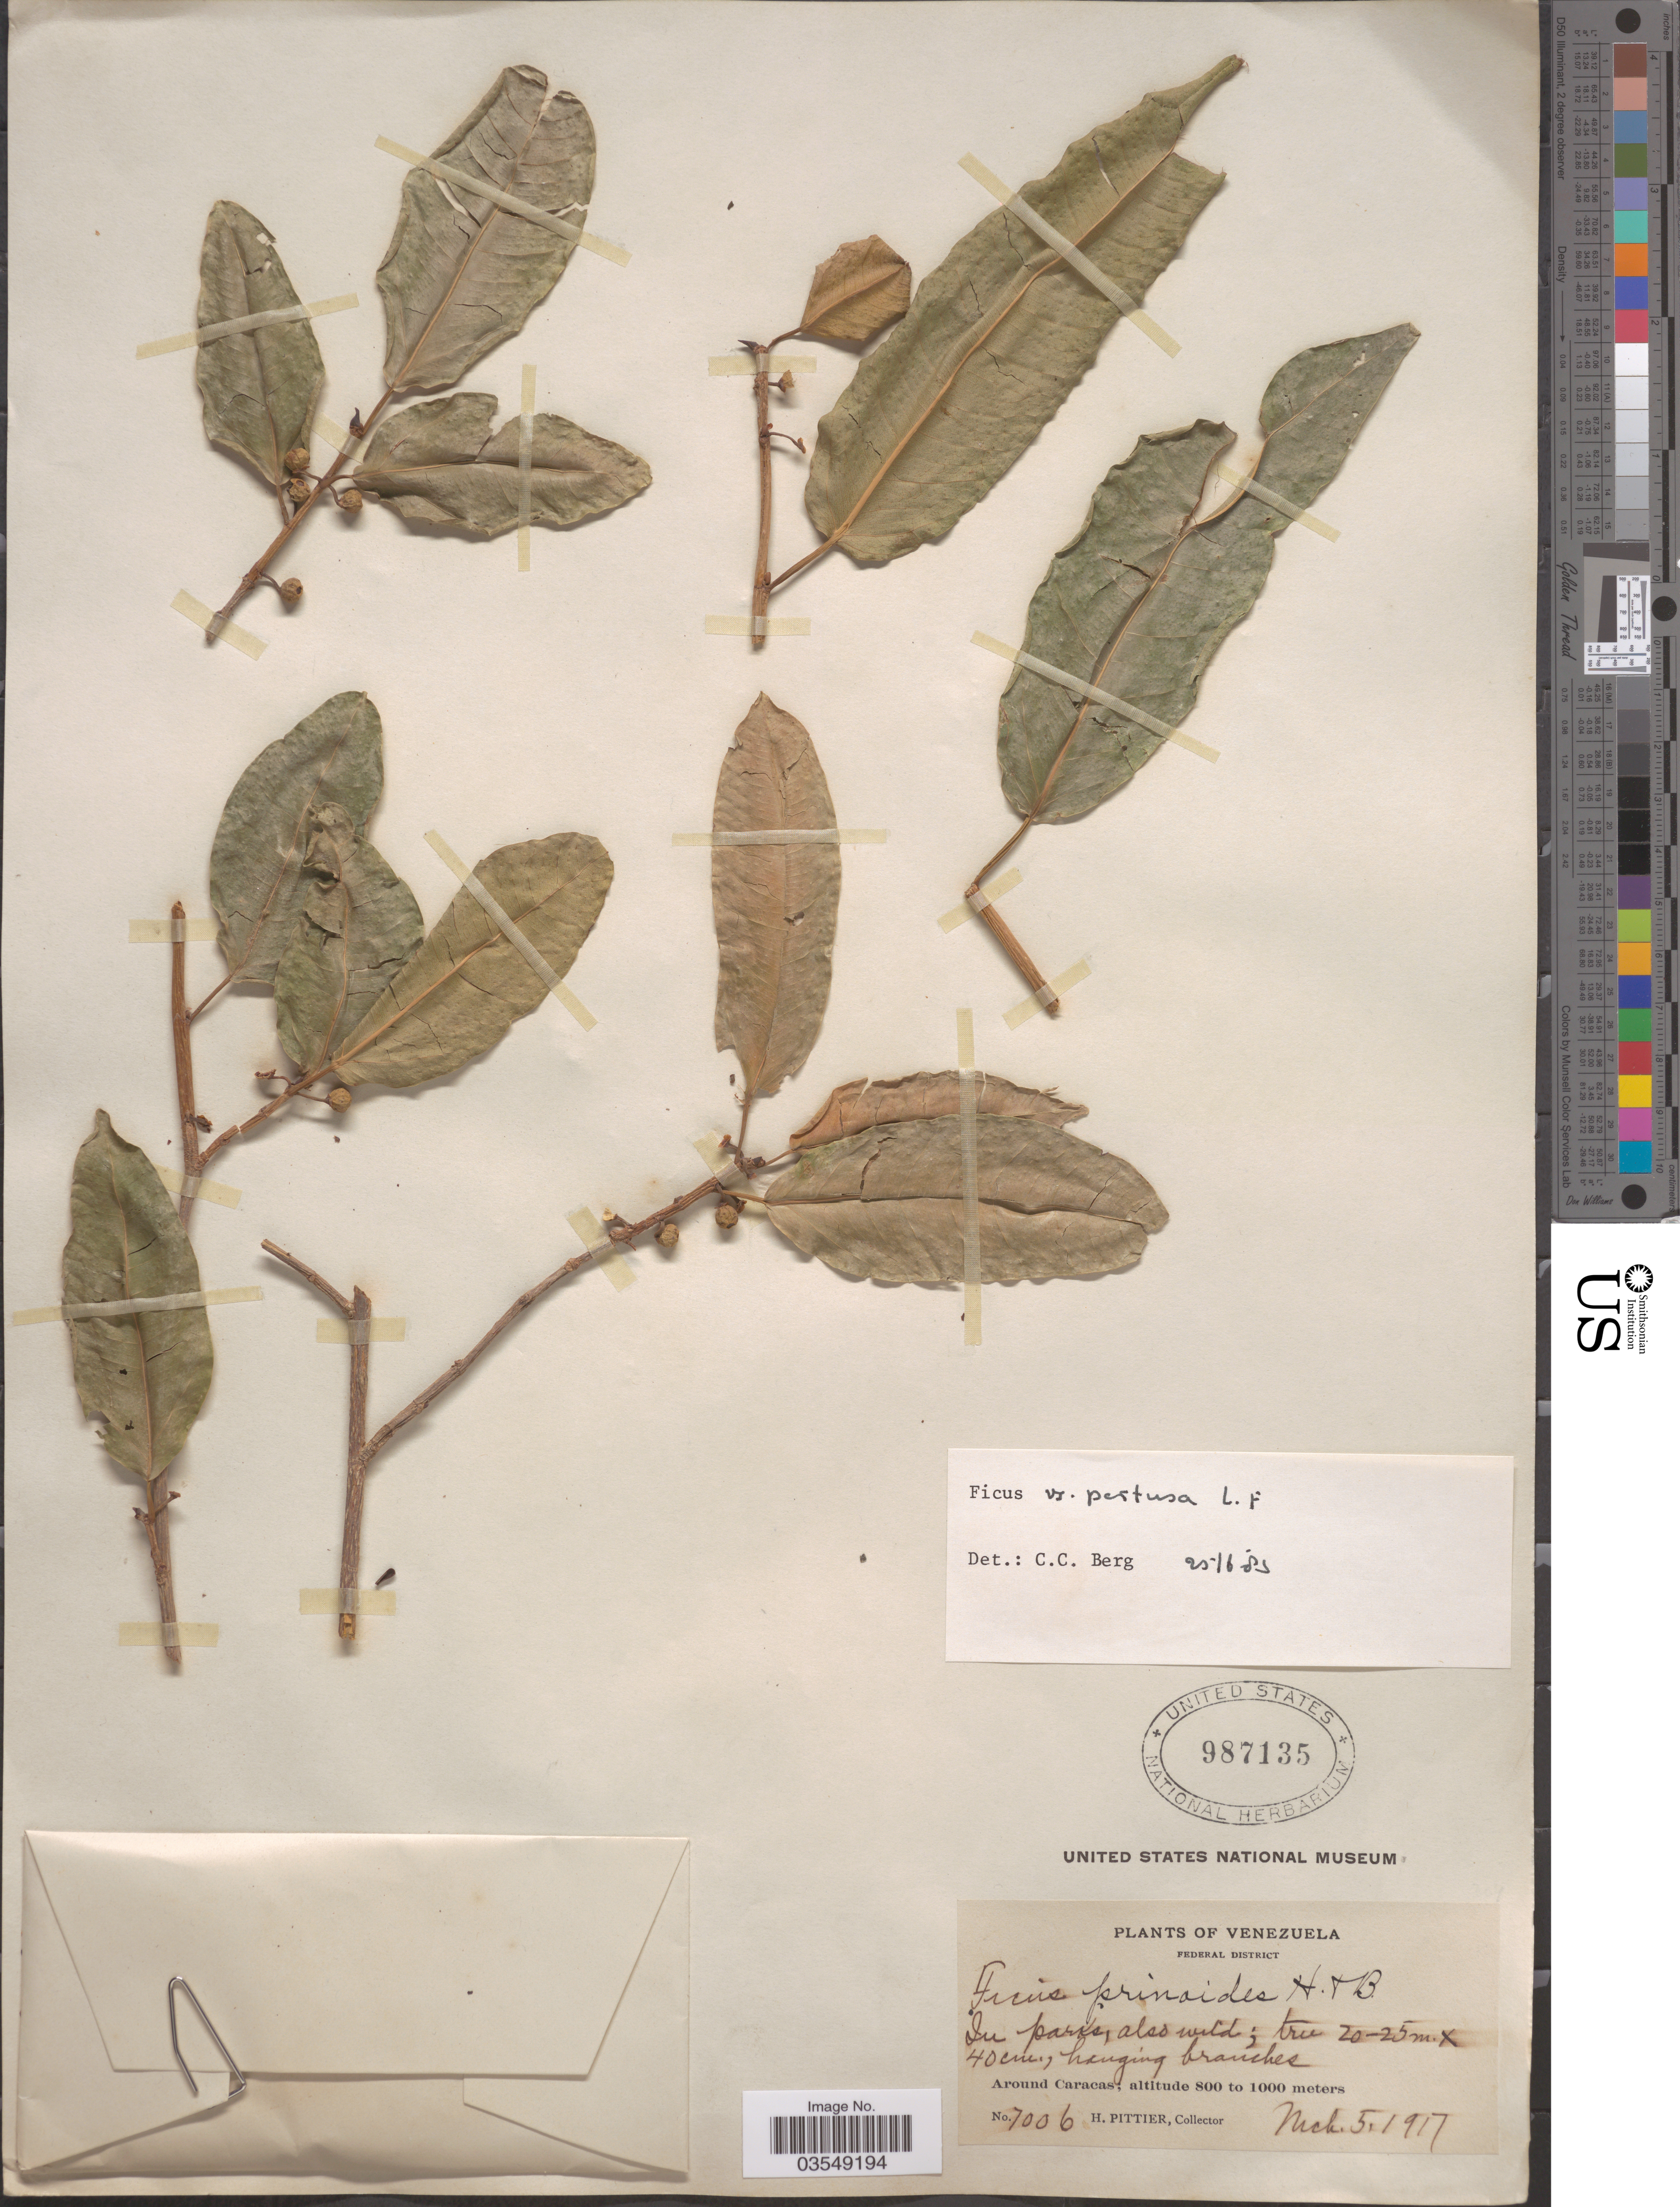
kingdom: Plantae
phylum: Tracheophyta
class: Magnoliopsida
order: Rosales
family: Moraceae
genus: Ficus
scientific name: Ficus pertusa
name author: L. f.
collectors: H. F. Pittier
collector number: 7006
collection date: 1917-03-05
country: Venezuela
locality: Federal District. Around Caracas.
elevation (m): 800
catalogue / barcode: US 987135